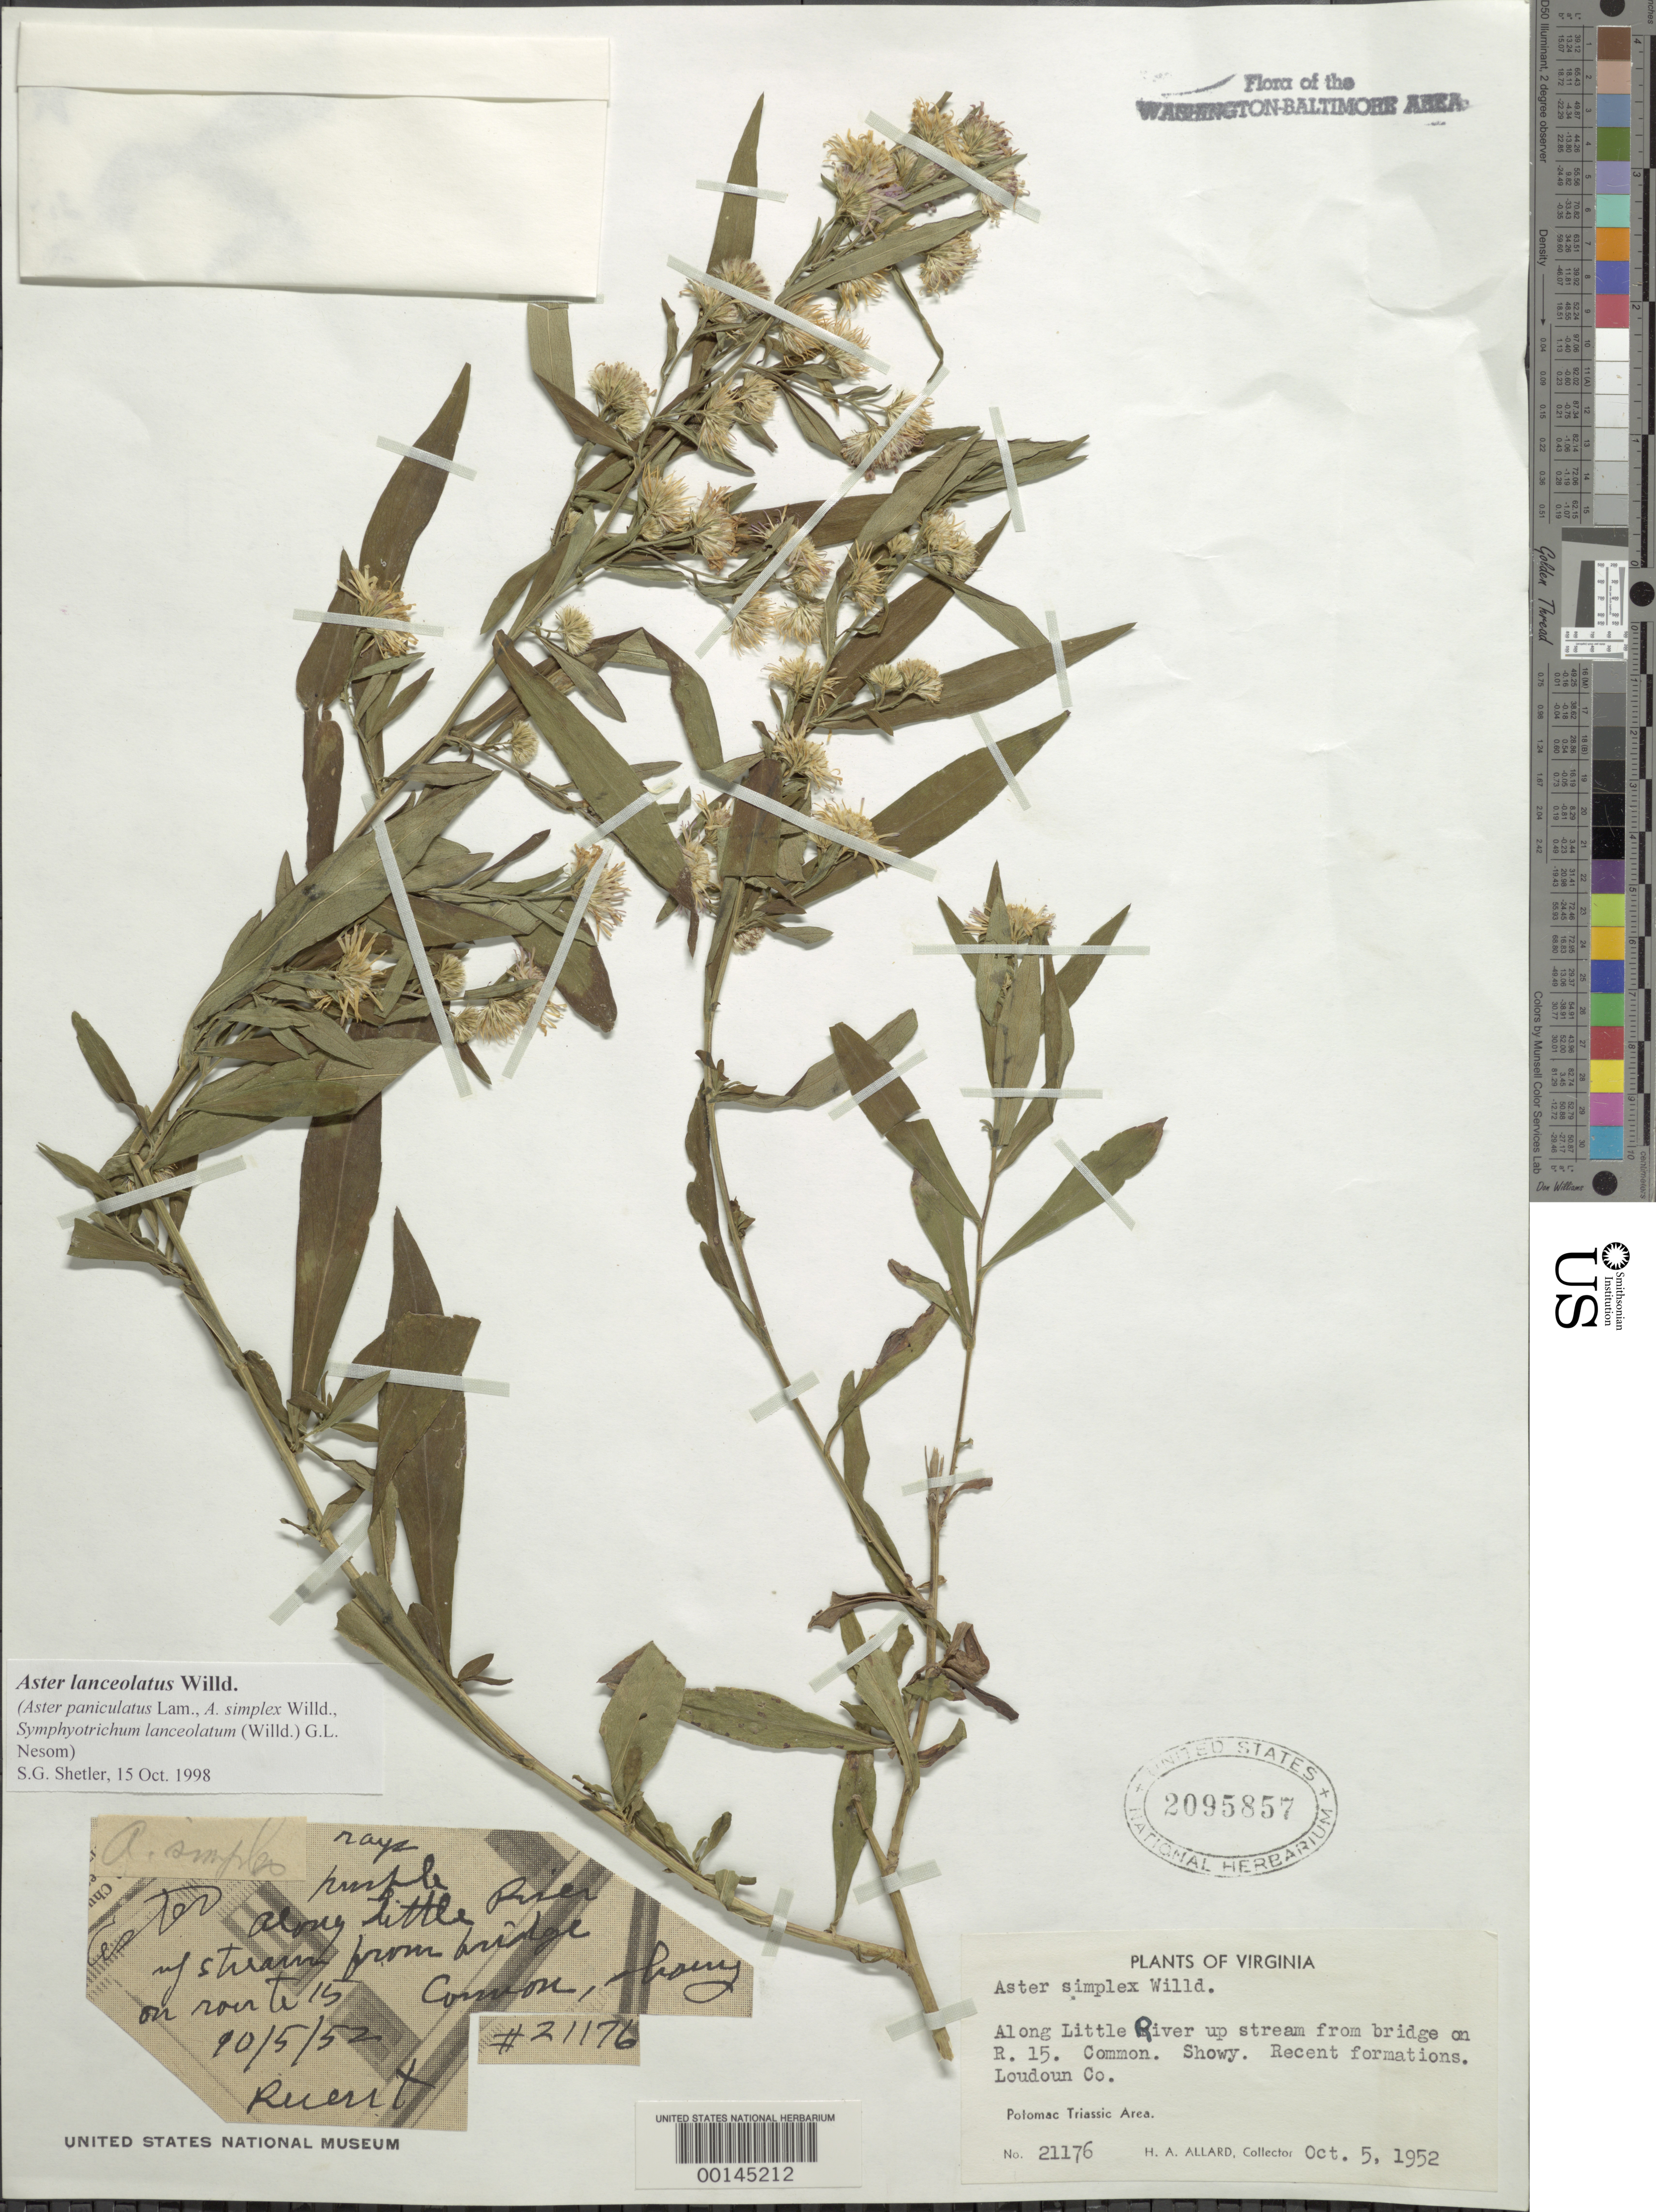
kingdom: Plantae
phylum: Tracheophyta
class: Magnoliopsida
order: Asterales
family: Asteraceae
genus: Symphyotrichum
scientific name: Symphyotrichum lanceolatum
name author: (Willd.) G.L. Nesom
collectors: H. A. Allard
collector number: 21176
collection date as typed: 05 Oct 1952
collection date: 1952-10-05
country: United States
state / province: Virginia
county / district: Loudoun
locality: Little River near Bridge on Rt. 15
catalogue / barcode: US 2095857